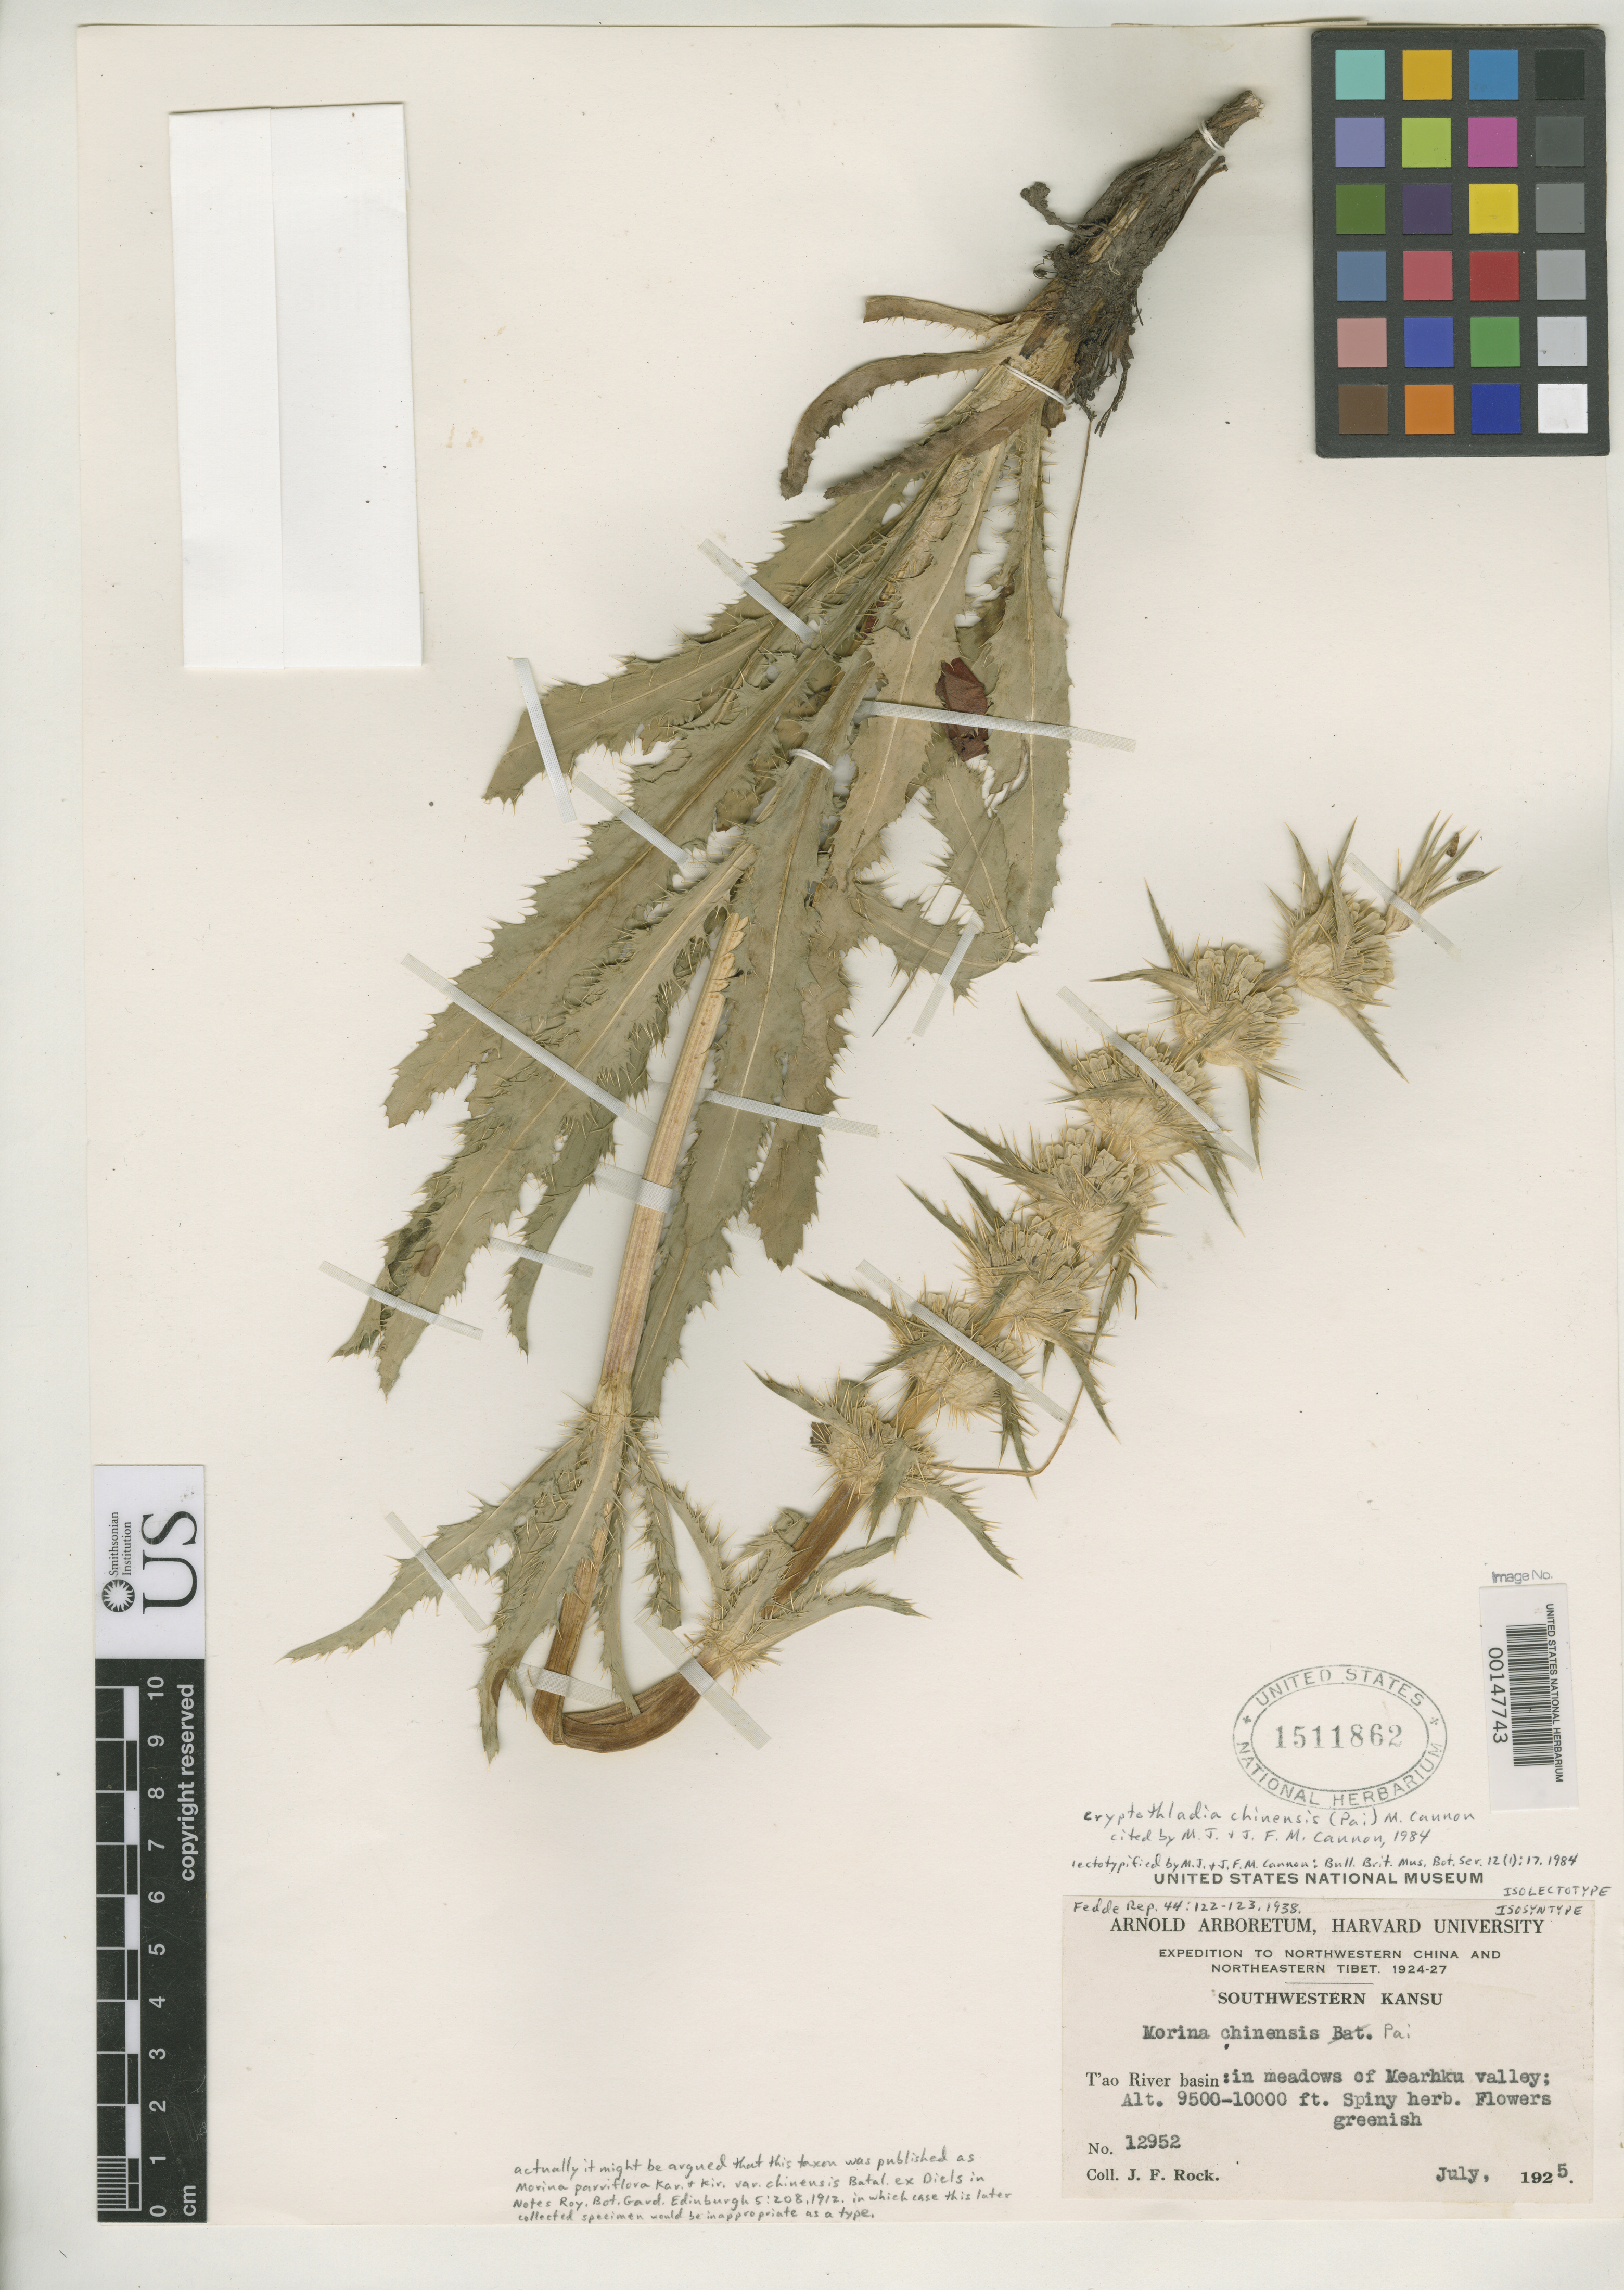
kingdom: Plantae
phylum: Tracheophyta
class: Magnoliopsida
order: Dipsacales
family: Caprifoliaceae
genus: Morina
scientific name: Morina chinensis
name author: Y.Y.Pai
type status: Isolectotype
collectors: J. F. Rock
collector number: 12952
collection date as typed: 25 Jul 1925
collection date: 1925-07-25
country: China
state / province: Gansu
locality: T'ao River basin, in meadows of Mearhku Valley.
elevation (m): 2896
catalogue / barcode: US 1511862